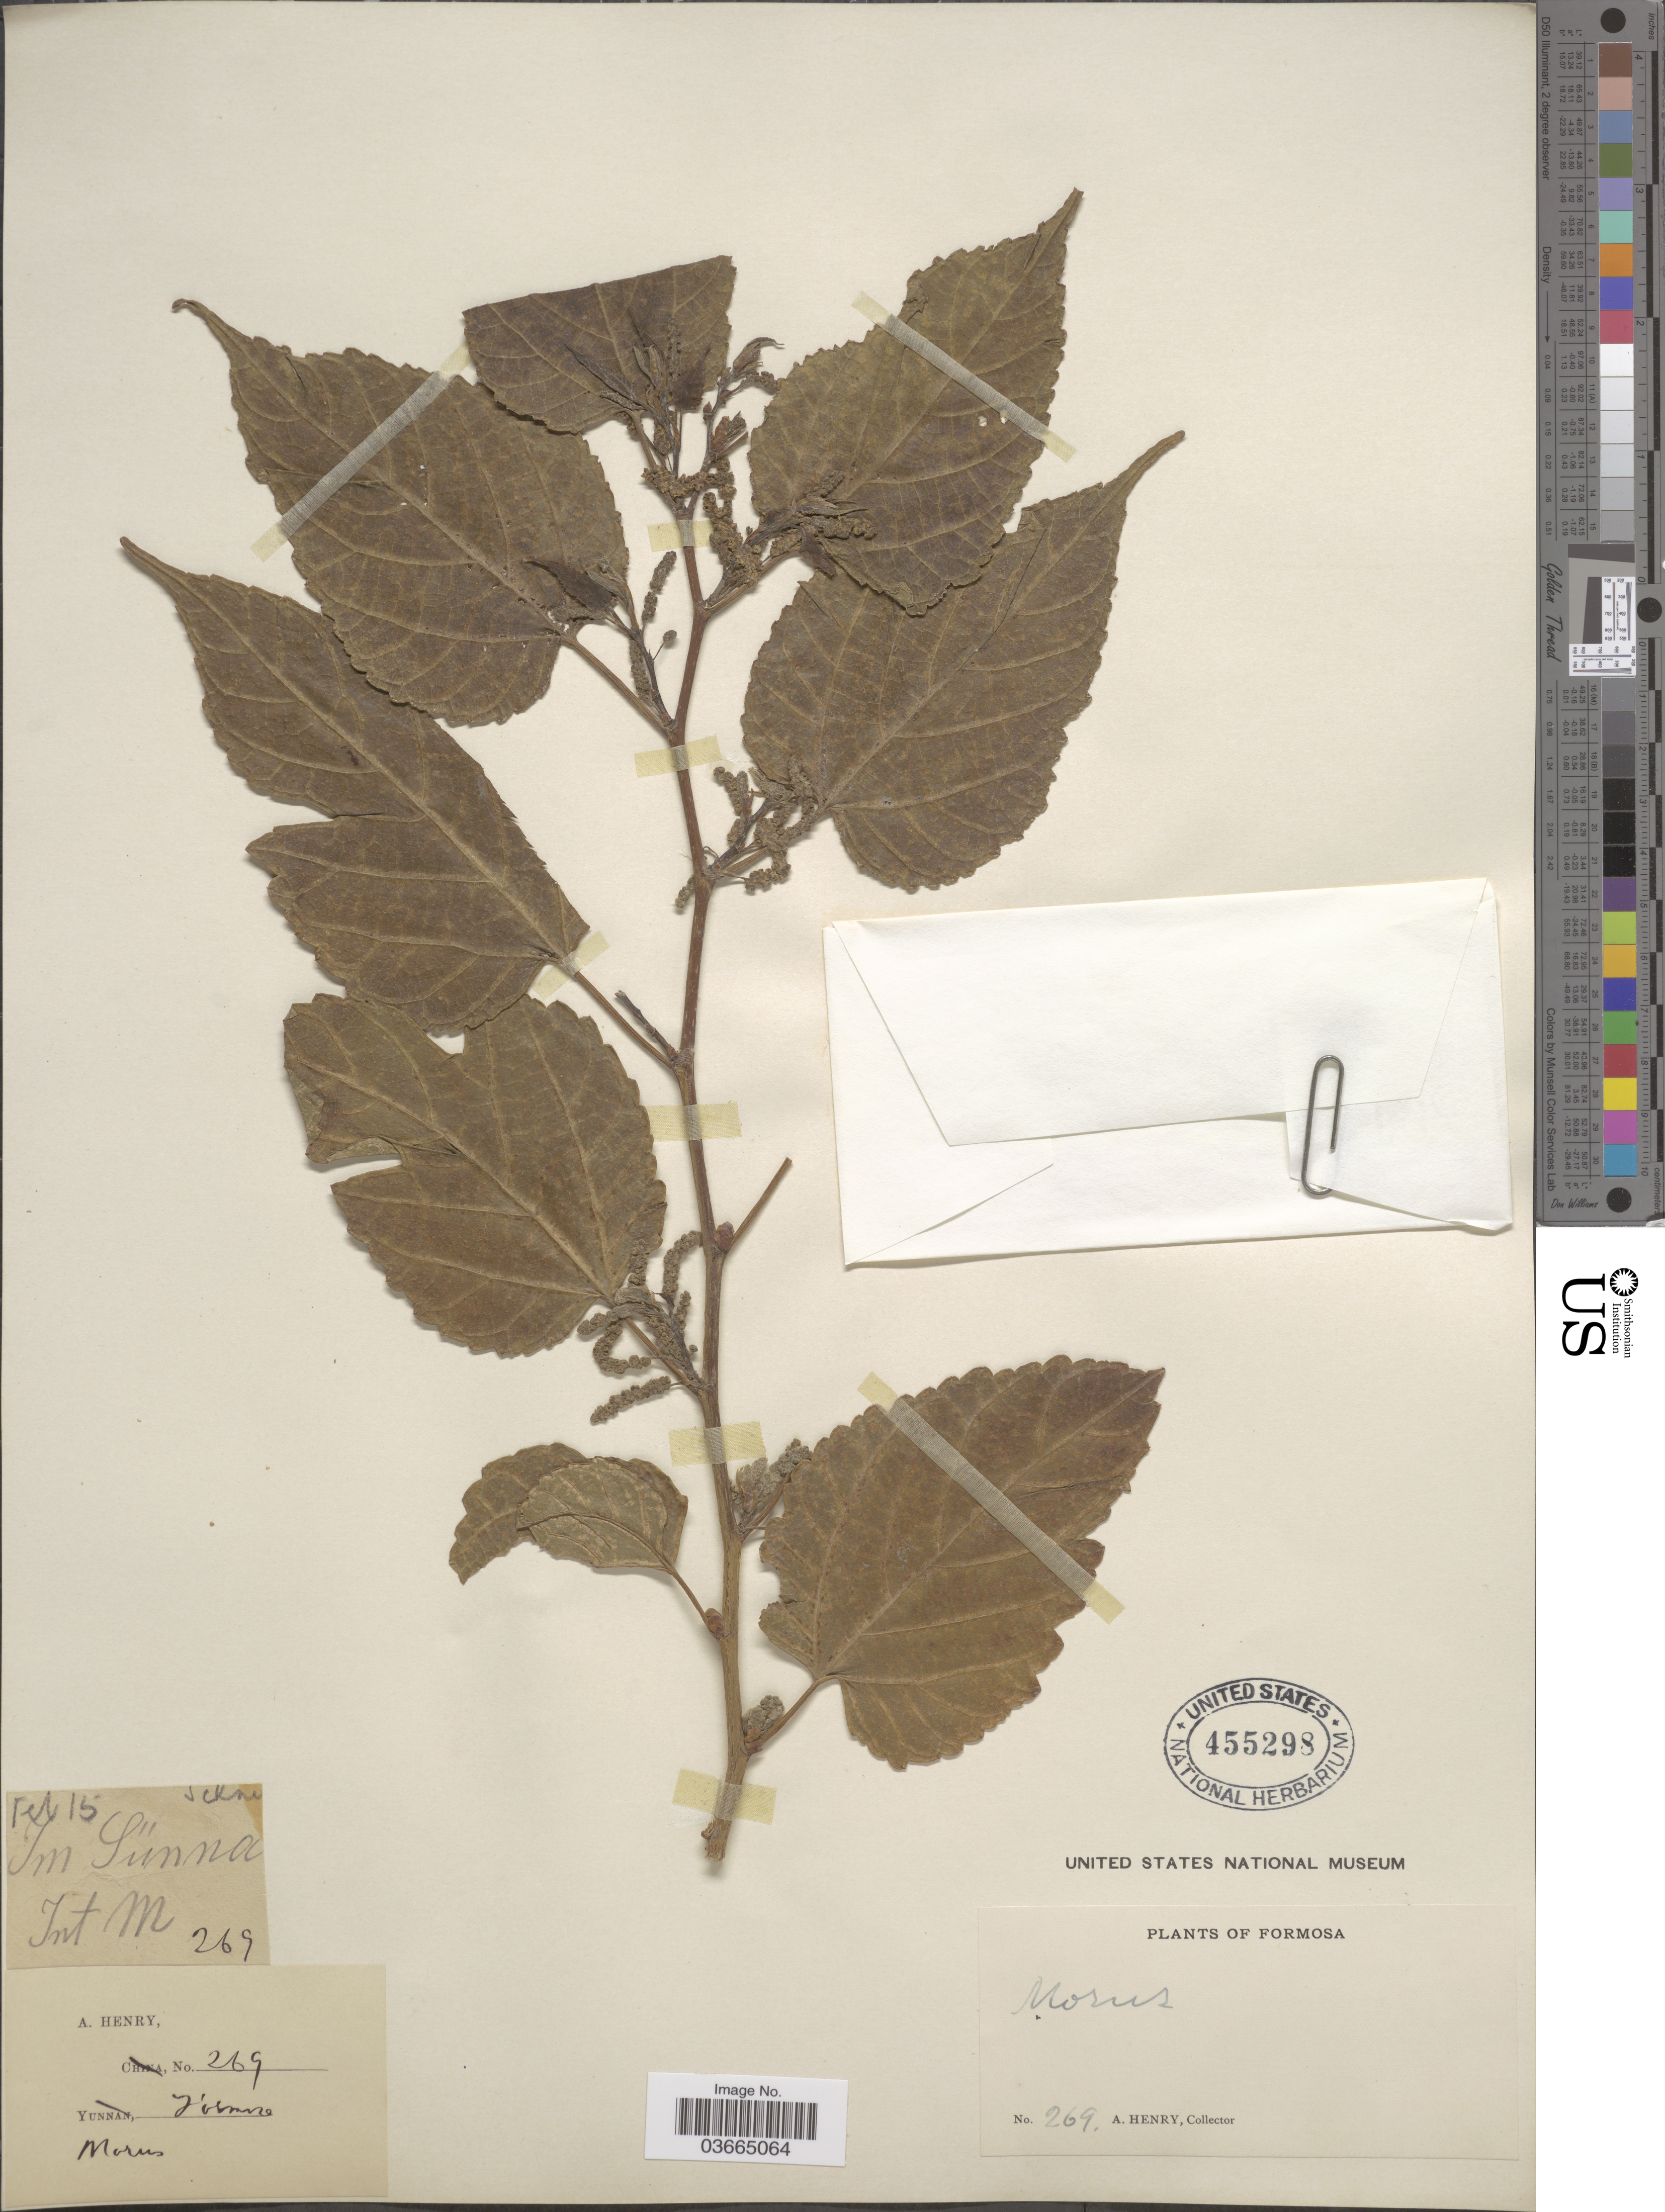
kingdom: Plantae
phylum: Tracheophyta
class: Magnoliopsida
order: Rosales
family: Moraceae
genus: Morus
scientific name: Morus sp.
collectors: A. Henry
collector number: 269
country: Taiwan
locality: Int M.? Formosa.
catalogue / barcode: US 455298